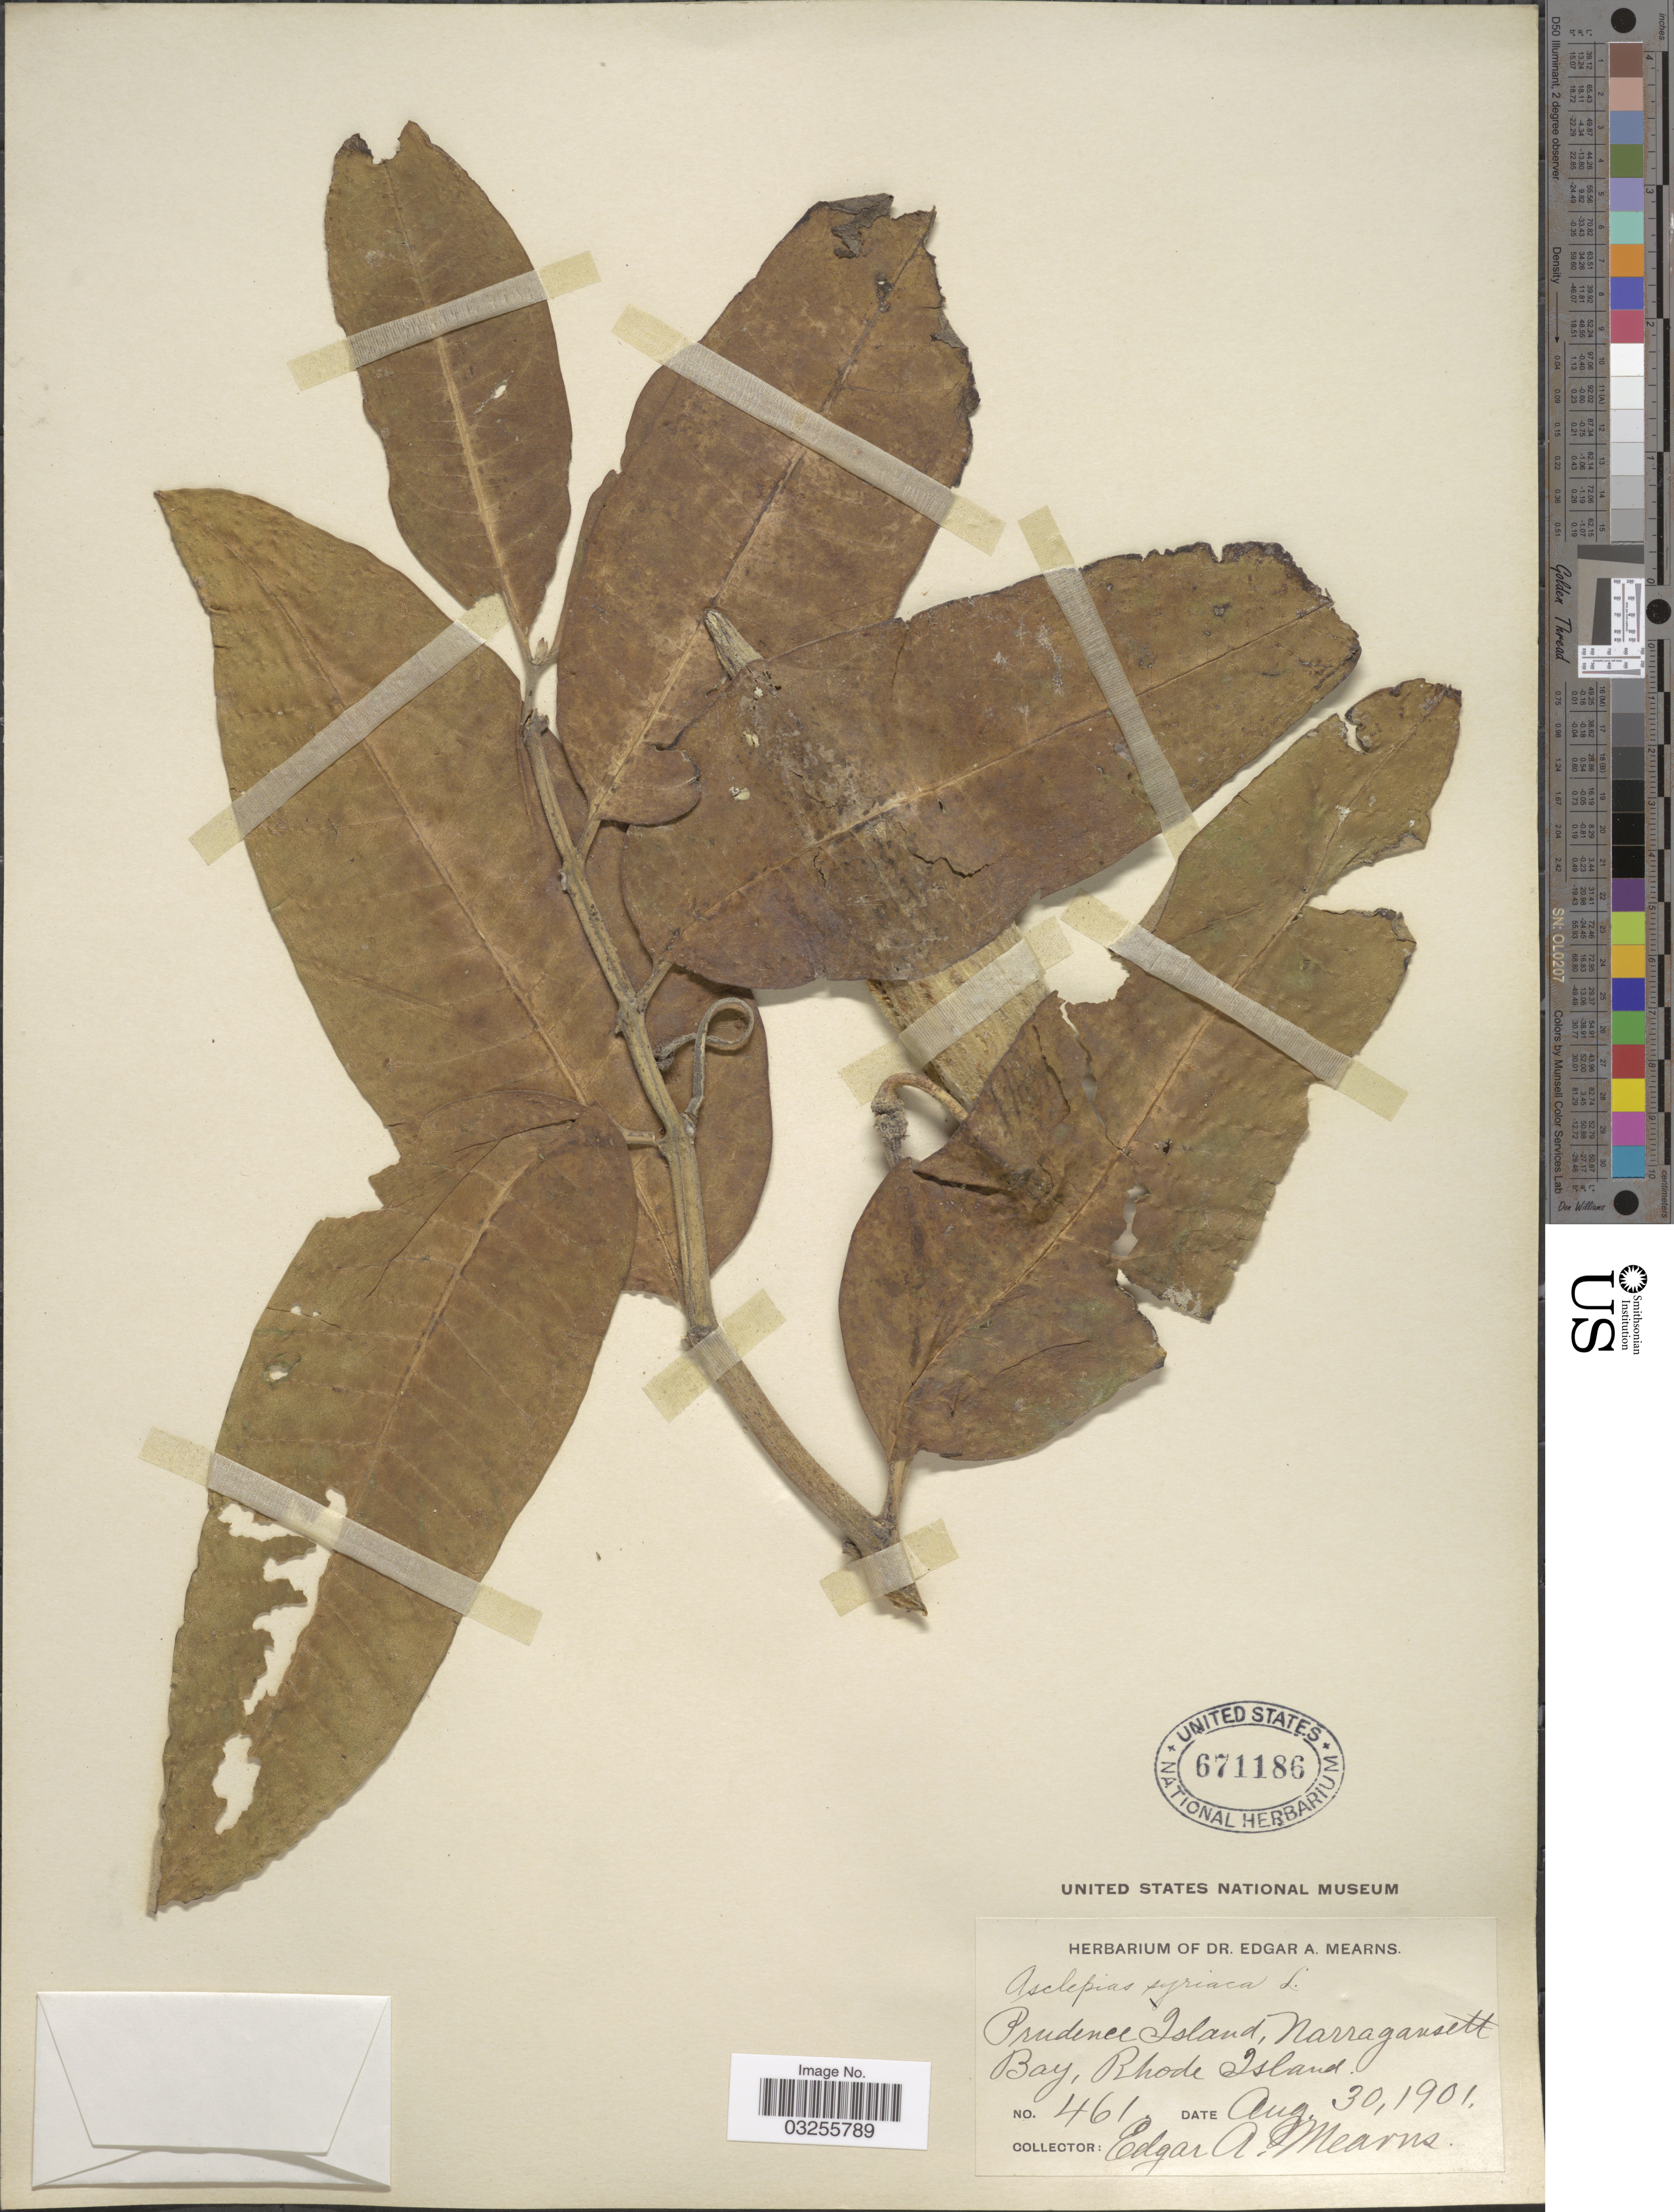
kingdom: Plantae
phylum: Tracheophyta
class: Magnoliopsida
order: Gentianales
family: Apocynaceae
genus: Asclepias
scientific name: Asclepias syriaca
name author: L.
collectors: E. A. Mearns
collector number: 461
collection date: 1901-08-30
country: United States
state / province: Rhode Island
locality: Prudenee Island, Narragansett Bay.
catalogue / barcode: US 671186